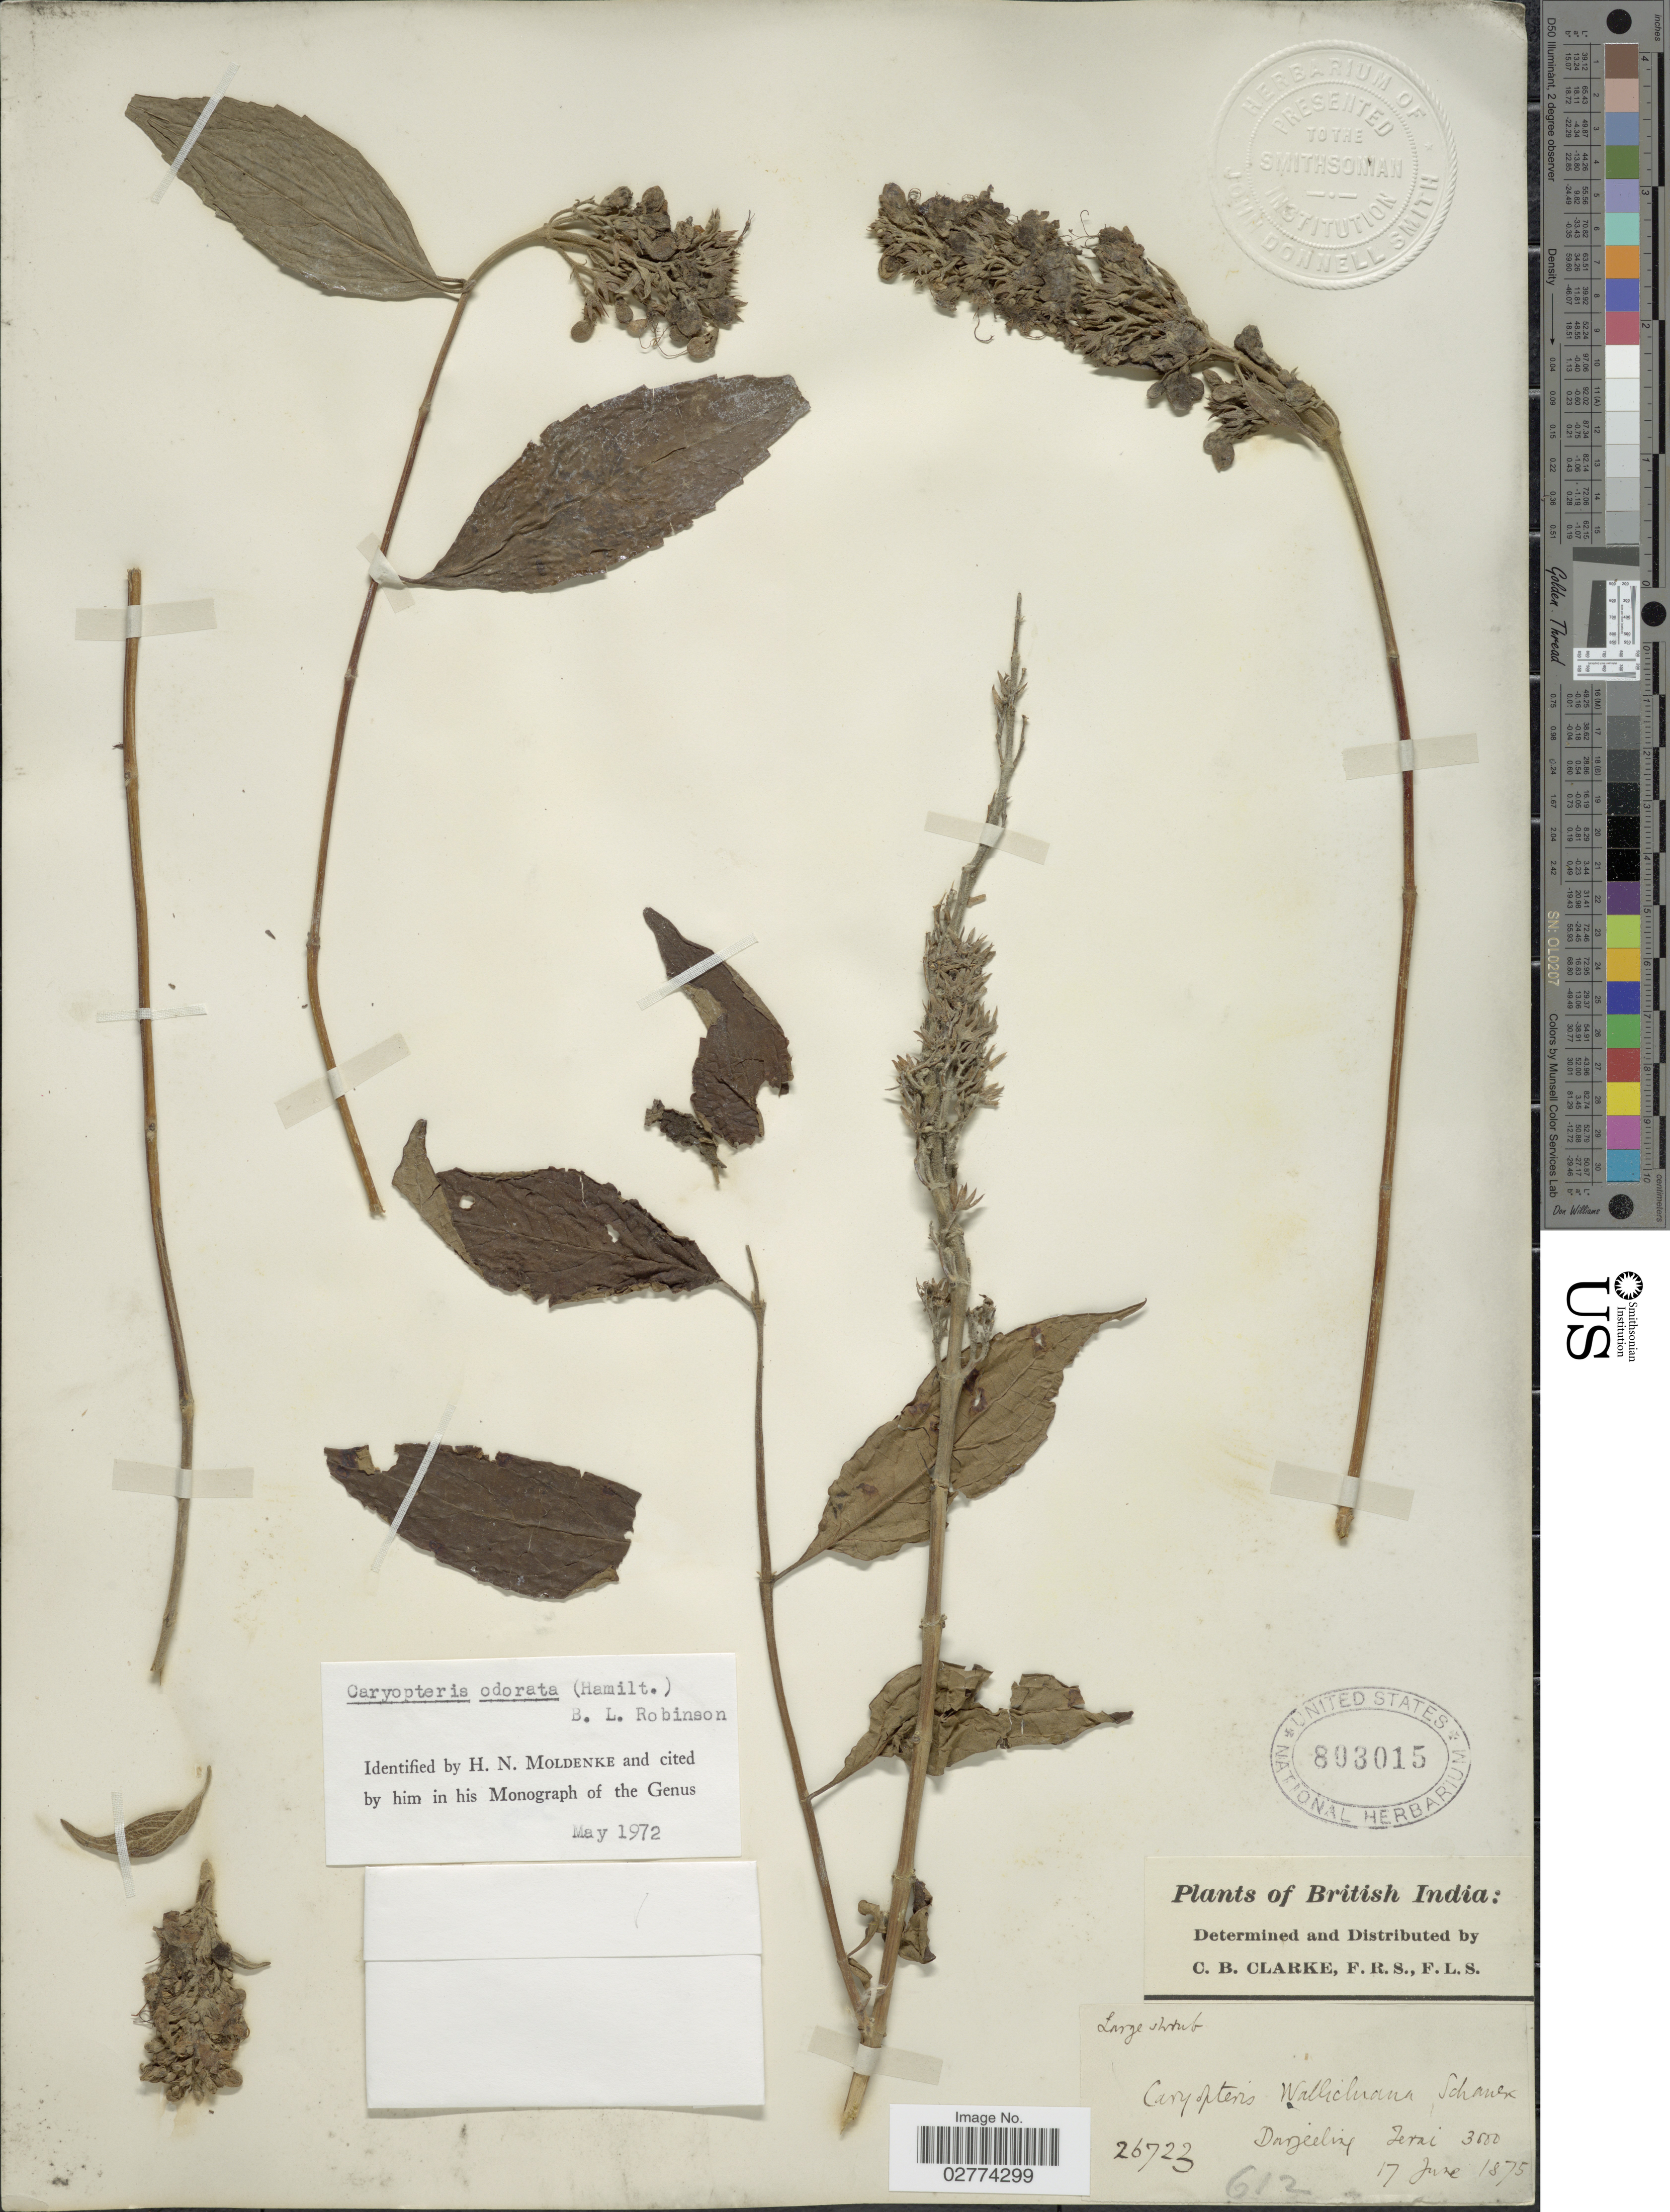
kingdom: Plantae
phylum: Tracheophyta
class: Magnoliopsida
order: Lamiales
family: Lamiaceae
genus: Caryopteris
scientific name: Caryopteris odorata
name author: (D. Don) B.L. Rob.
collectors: C. B. Clarke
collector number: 26723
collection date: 1875-06-17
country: India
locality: British India. Darjeeling Terai.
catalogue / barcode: US 803015